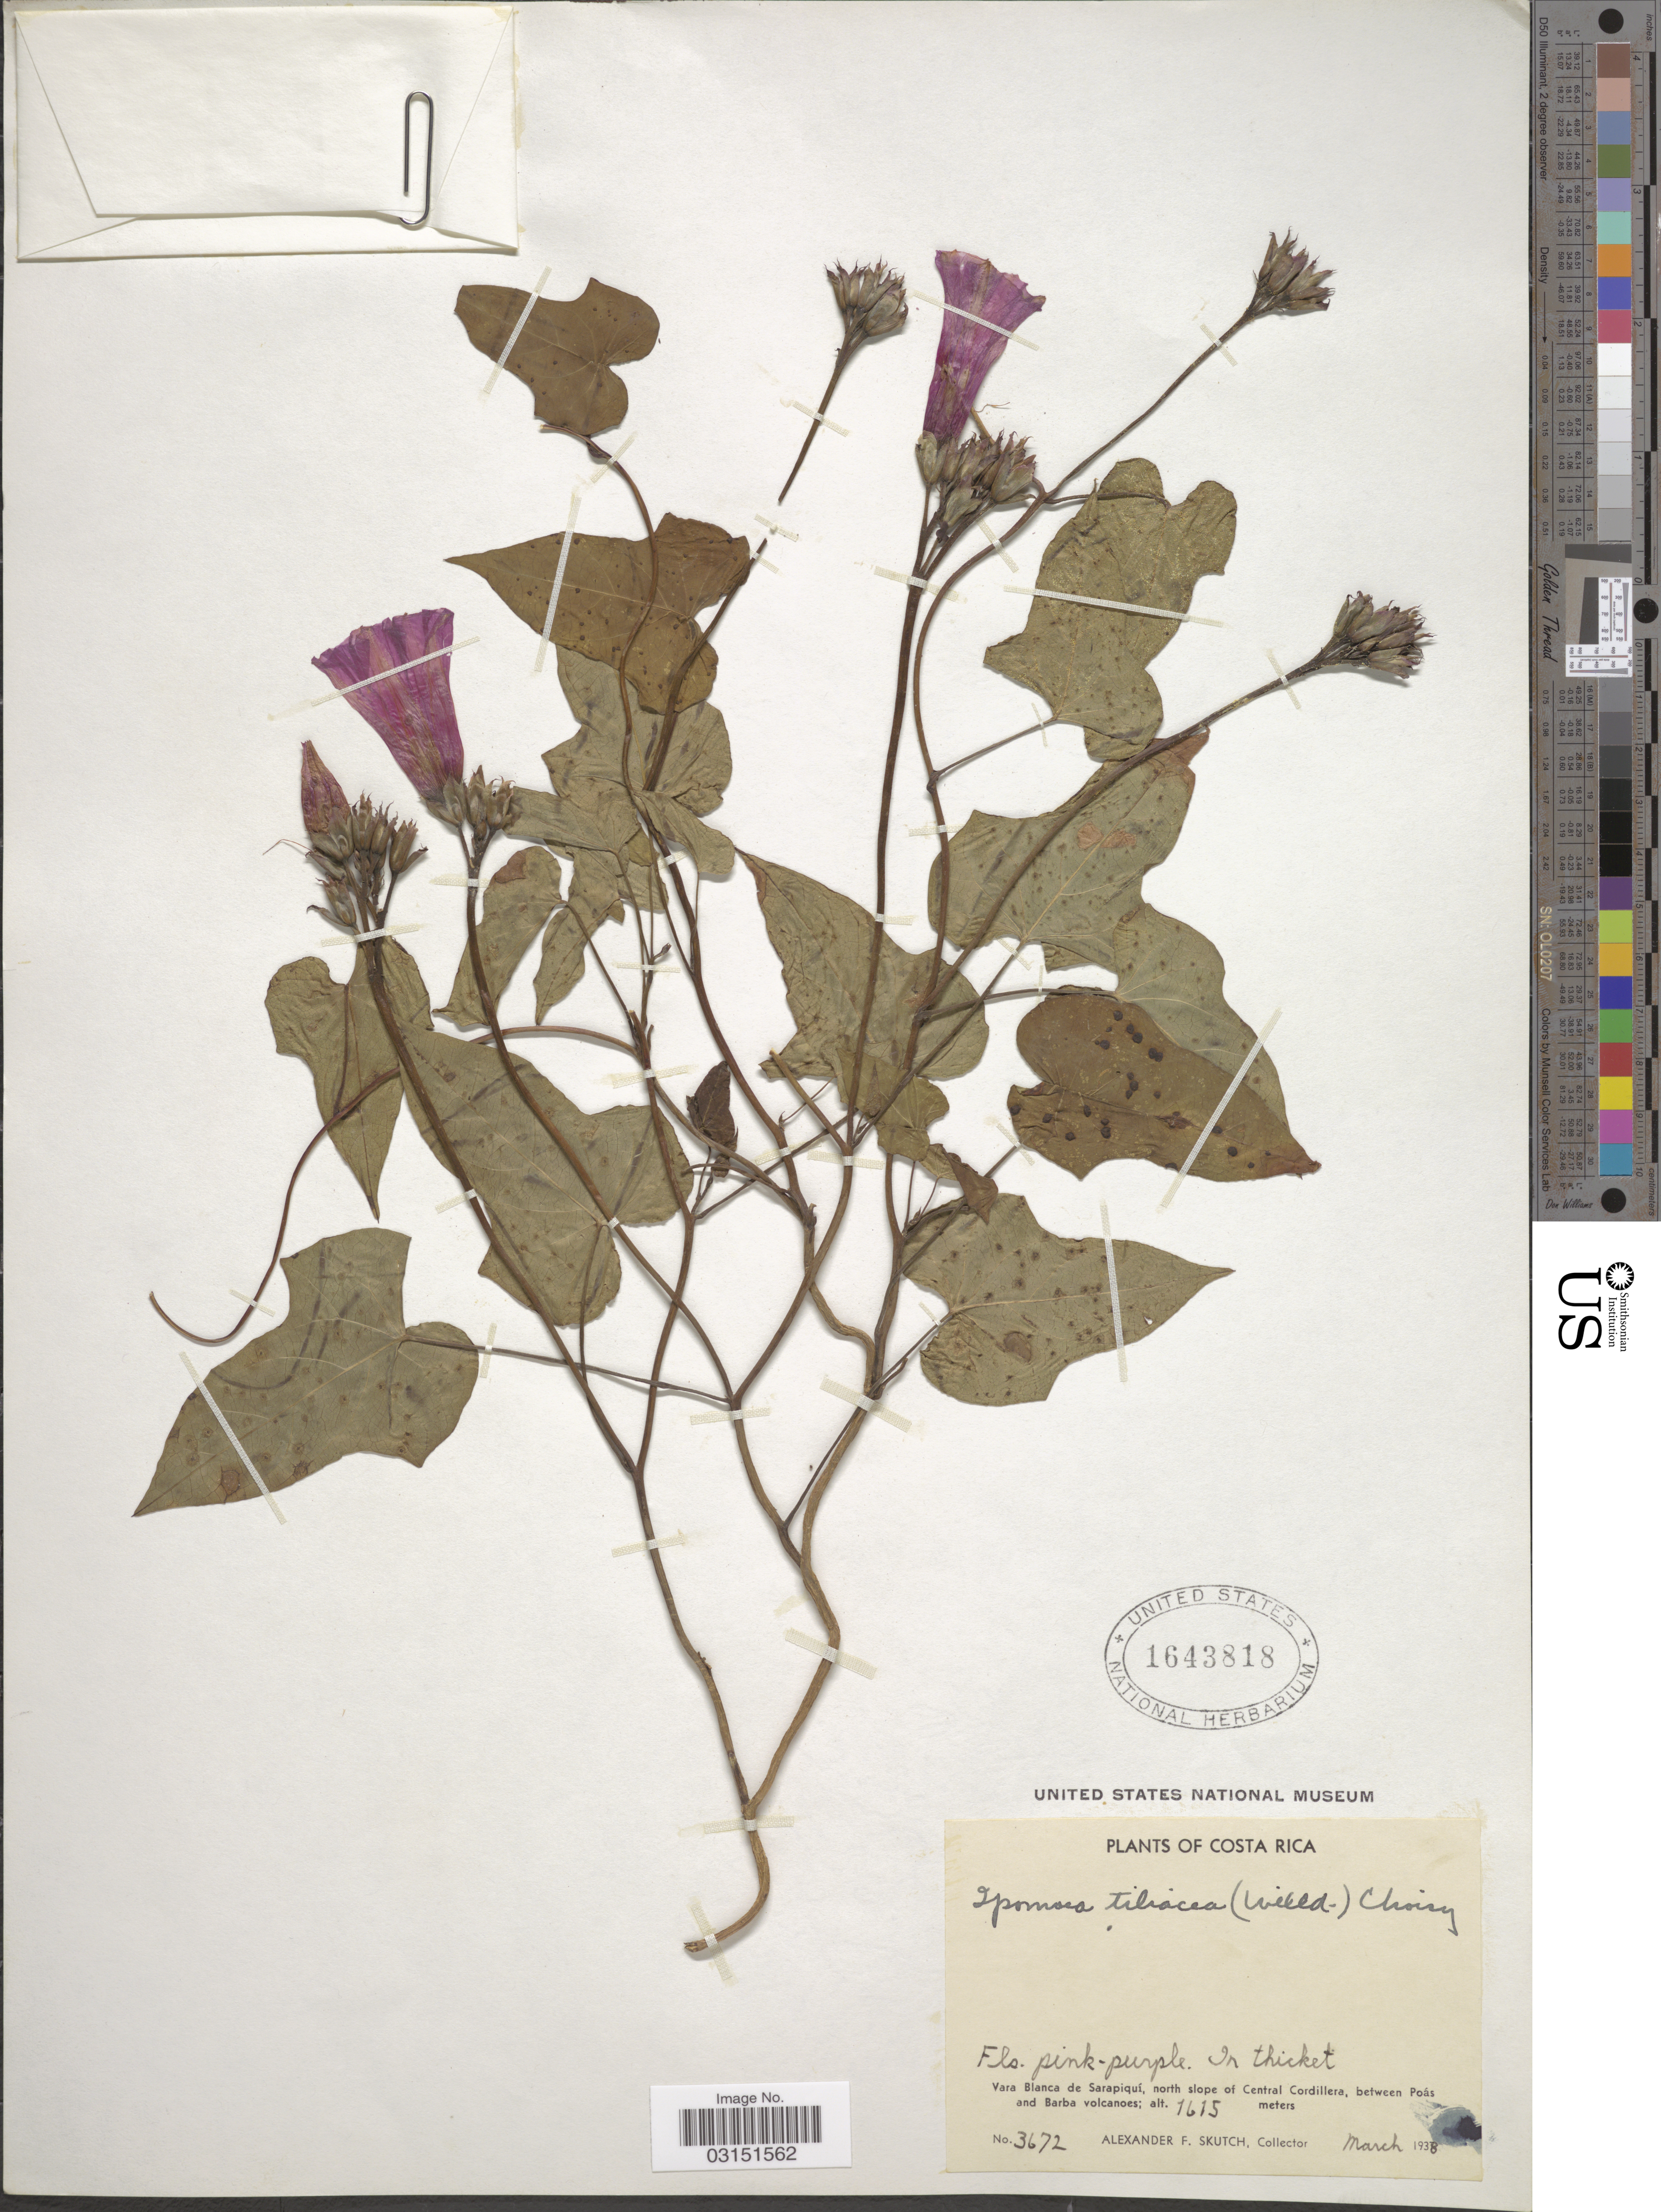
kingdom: Plantae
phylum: Tracheophyta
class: Magnoliopsida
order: Solanales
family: Convolvulaceae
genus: Ipomoea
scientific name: Ipomoea tiliacea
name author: (Willd.) Choisy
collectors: A. F. Skutch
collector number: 3672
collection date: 1938-03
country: Costa Rica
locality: Vara Blanca de Sarapiquí, north slope of Central Cordillera, between Poás and Barba volcanoes.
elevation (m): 1615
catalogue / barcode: US 1643818